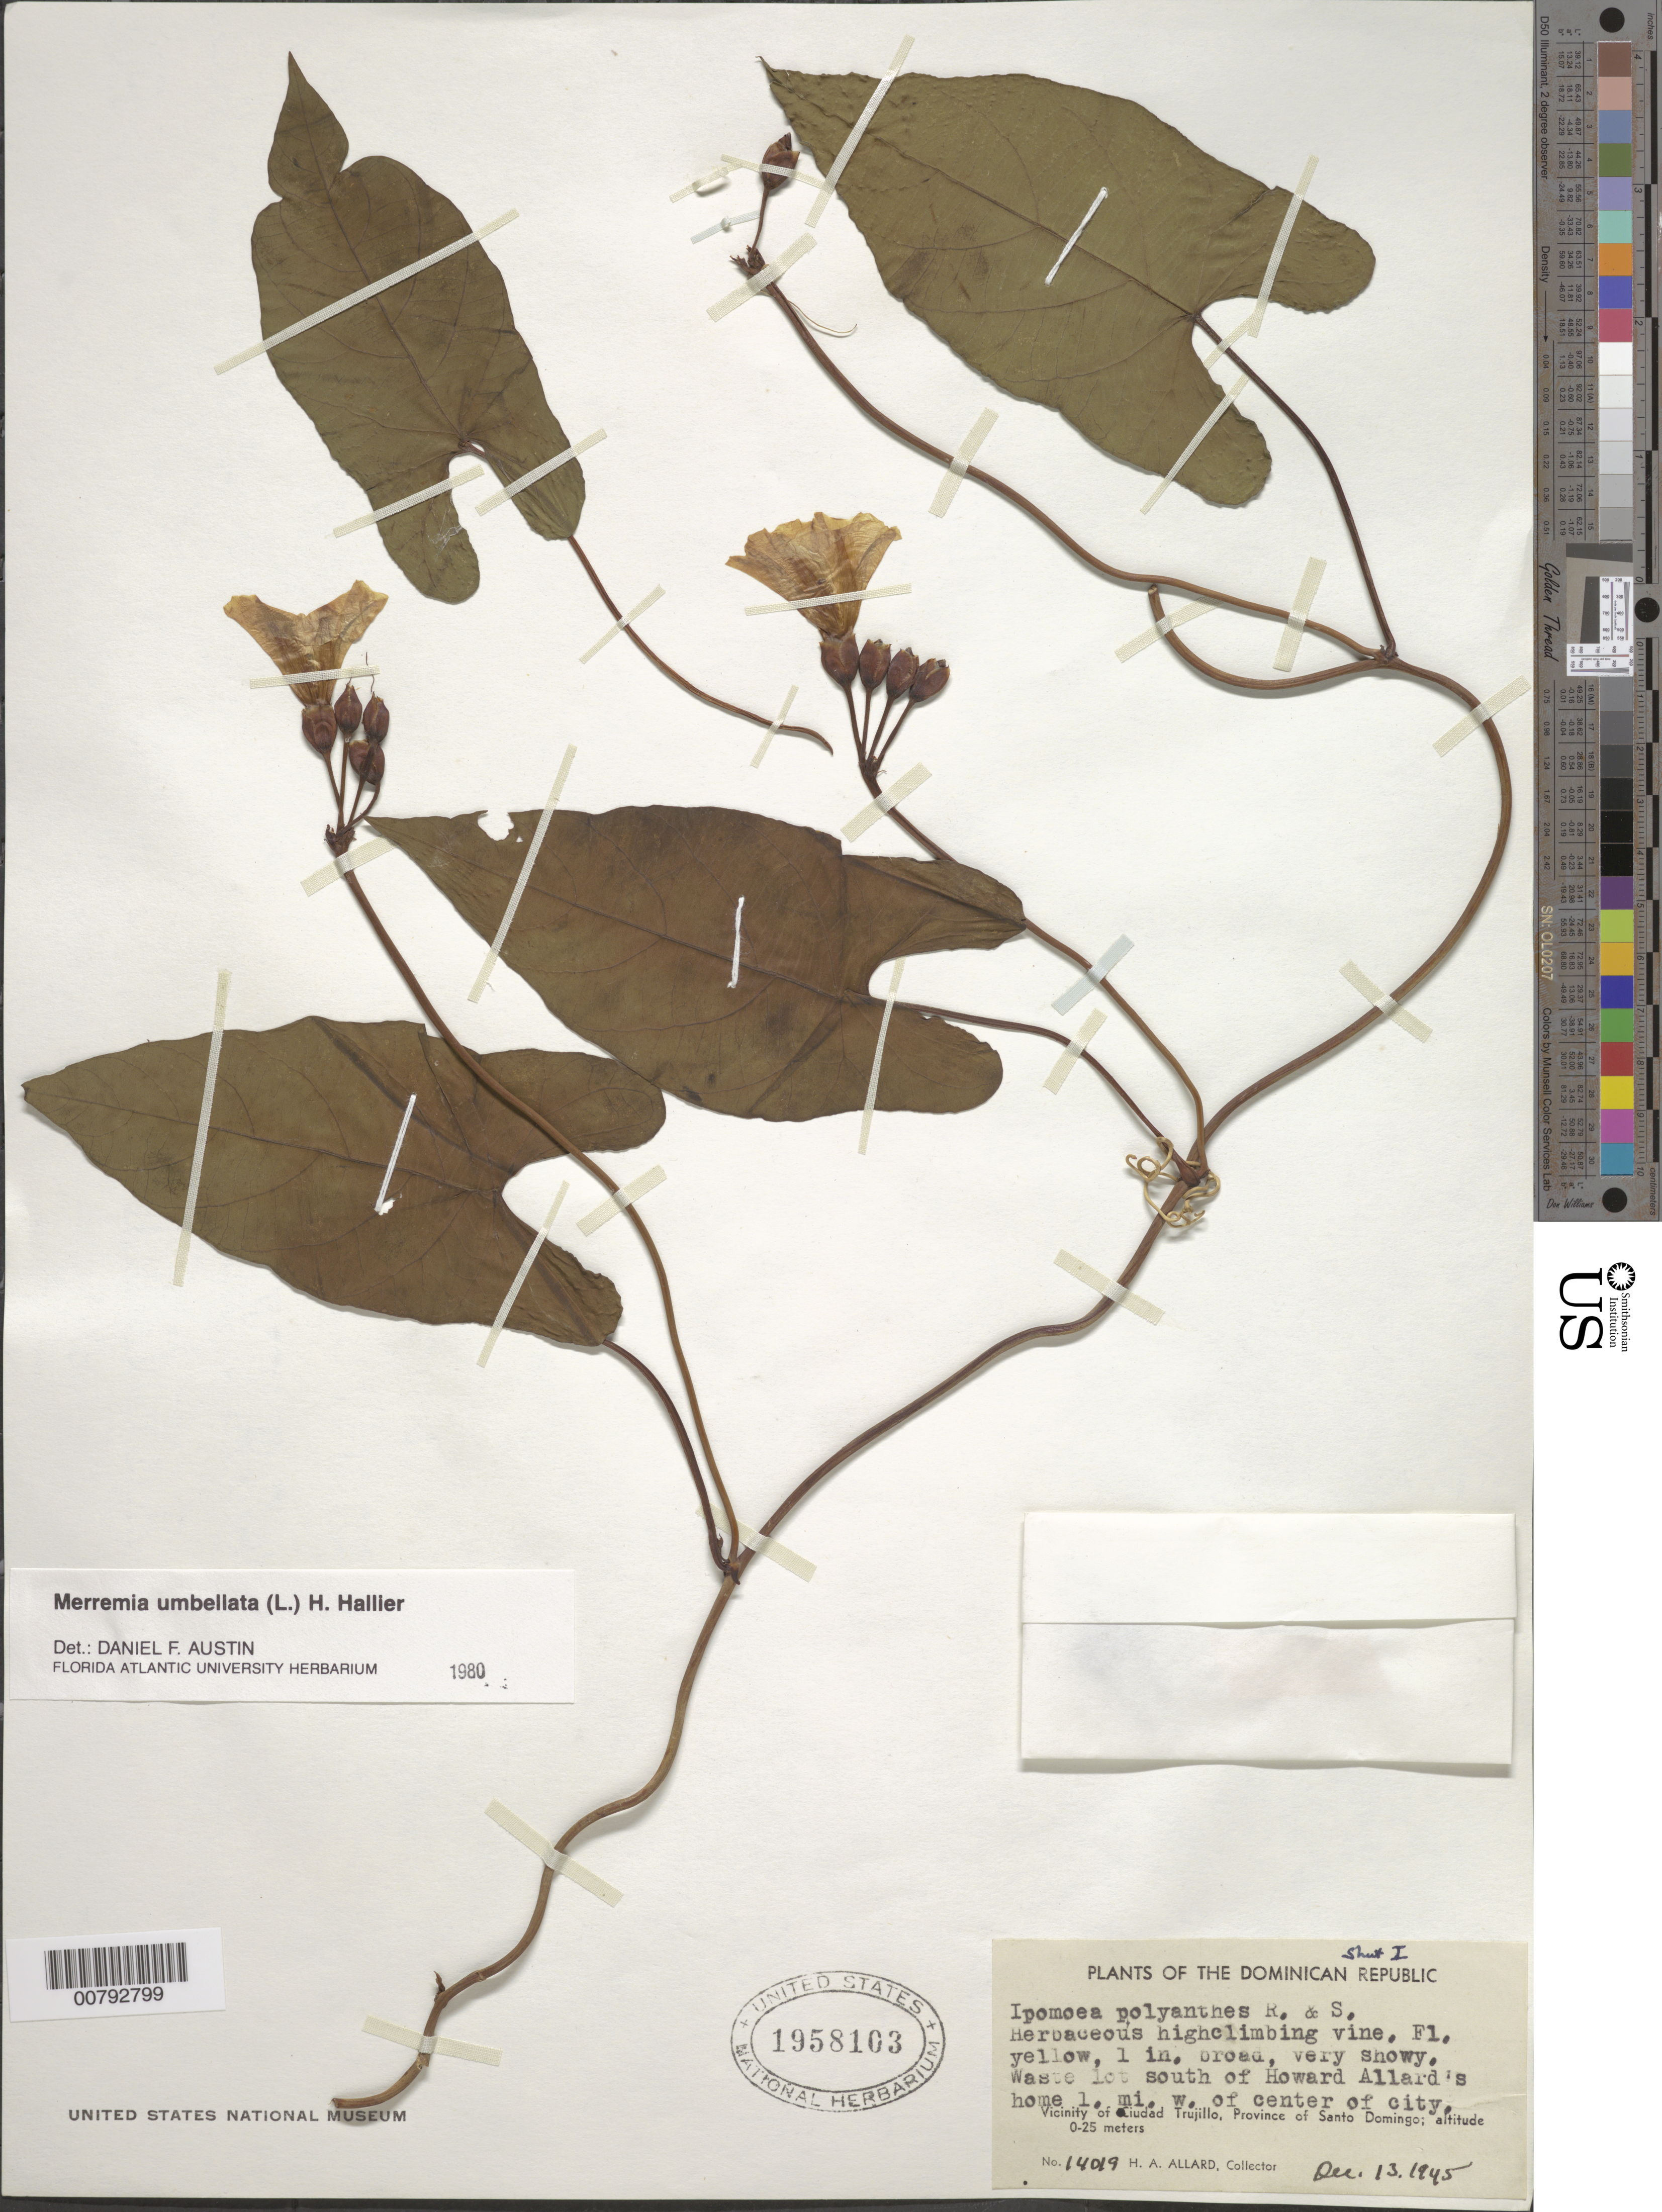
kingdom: Plantae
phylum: Tracheophyta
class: Magnoliopsida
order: Solanales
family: Convolvulaceae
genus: Camonea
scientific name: Camonea umbellata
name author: (L.) A. R. Simões & Staples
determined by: Strong, Mark T., (BOT), Smithsonian Institution - National Museum of Natural History (UNITED STATES)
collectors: H. A. Allard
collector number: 14019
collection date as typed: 13 Dec 1945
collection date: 1945-12-13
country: Dominican Republic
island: Hispaniola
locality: Province of Santo Domingo, vicinity of Ciudad Trujillo, waste lot south of Howard Allard's home one mile W. of center of city.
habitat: Waste lot.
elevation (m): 0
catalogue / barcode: US 1958103